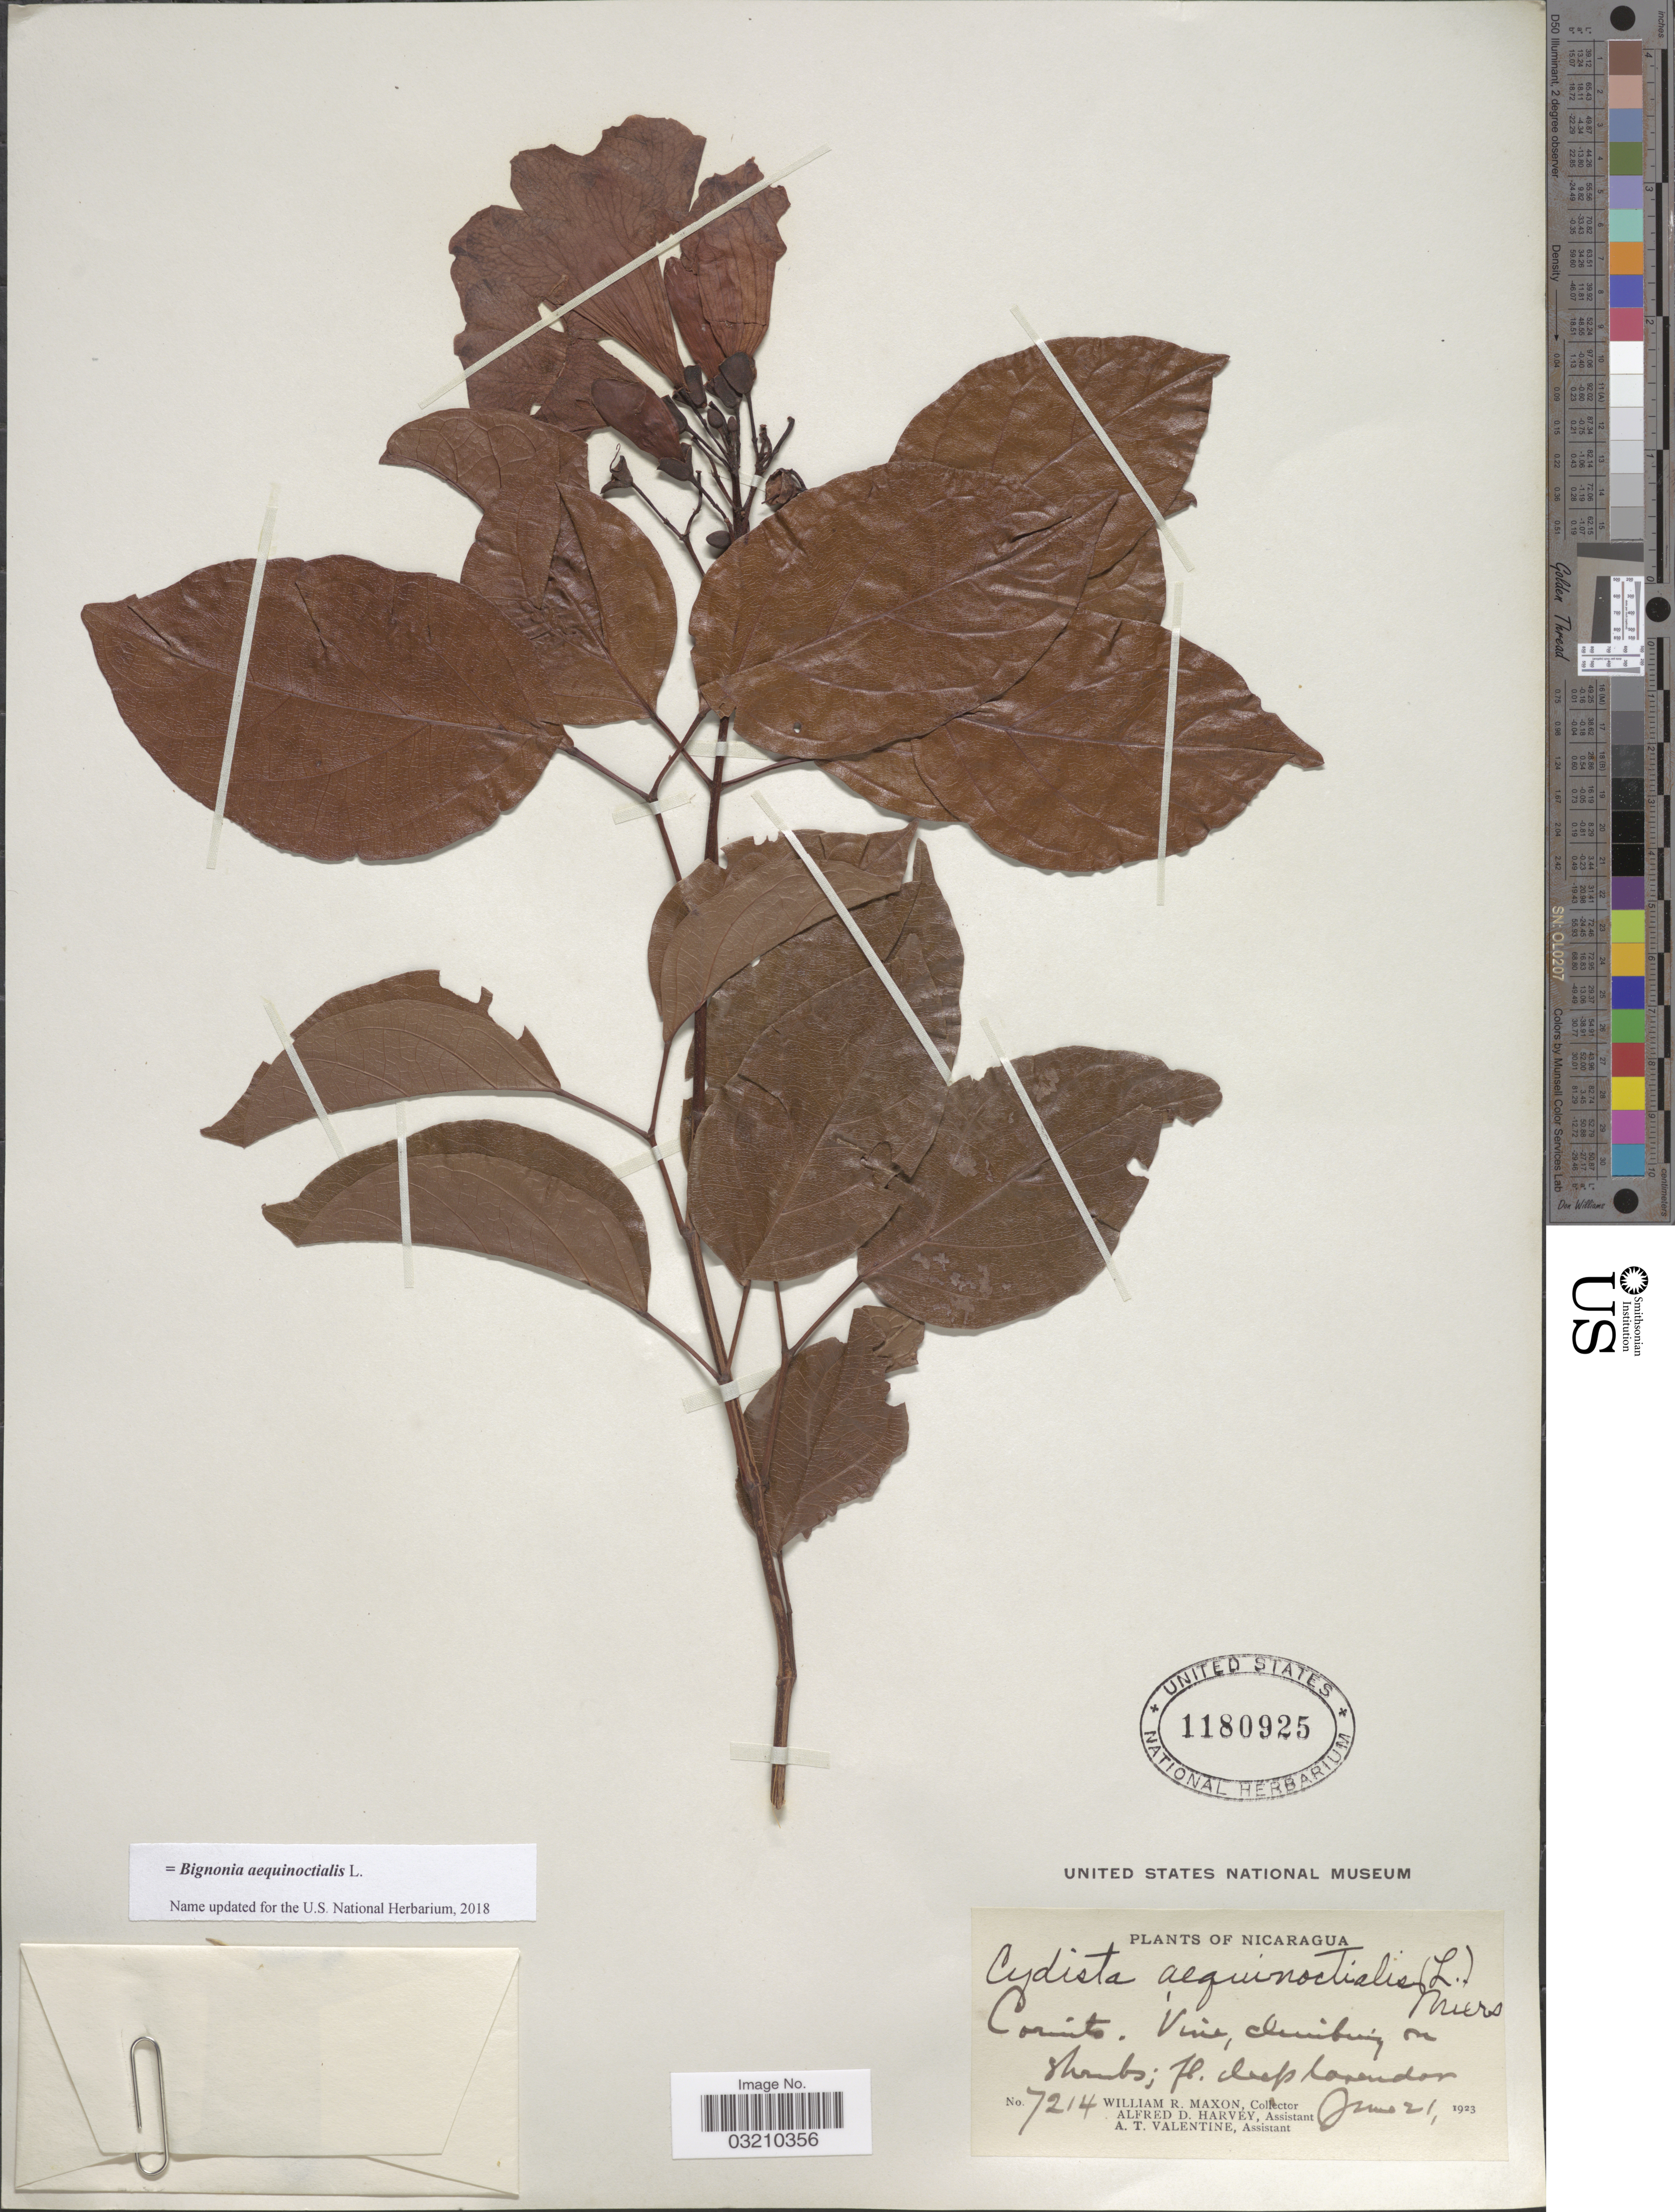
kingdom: Plantae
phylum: Tracheophyta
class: Magnoliopsida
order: Lamiales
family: Bignoniaceae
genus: Bignonia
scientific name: Bignonia aequinoctialis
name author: L.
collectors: W. R. Maxon, A. D. Harvey & A. Valentine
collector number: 7214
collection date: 1923-06-21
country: Nicaragua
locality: Corinto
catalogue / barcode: US 1180925